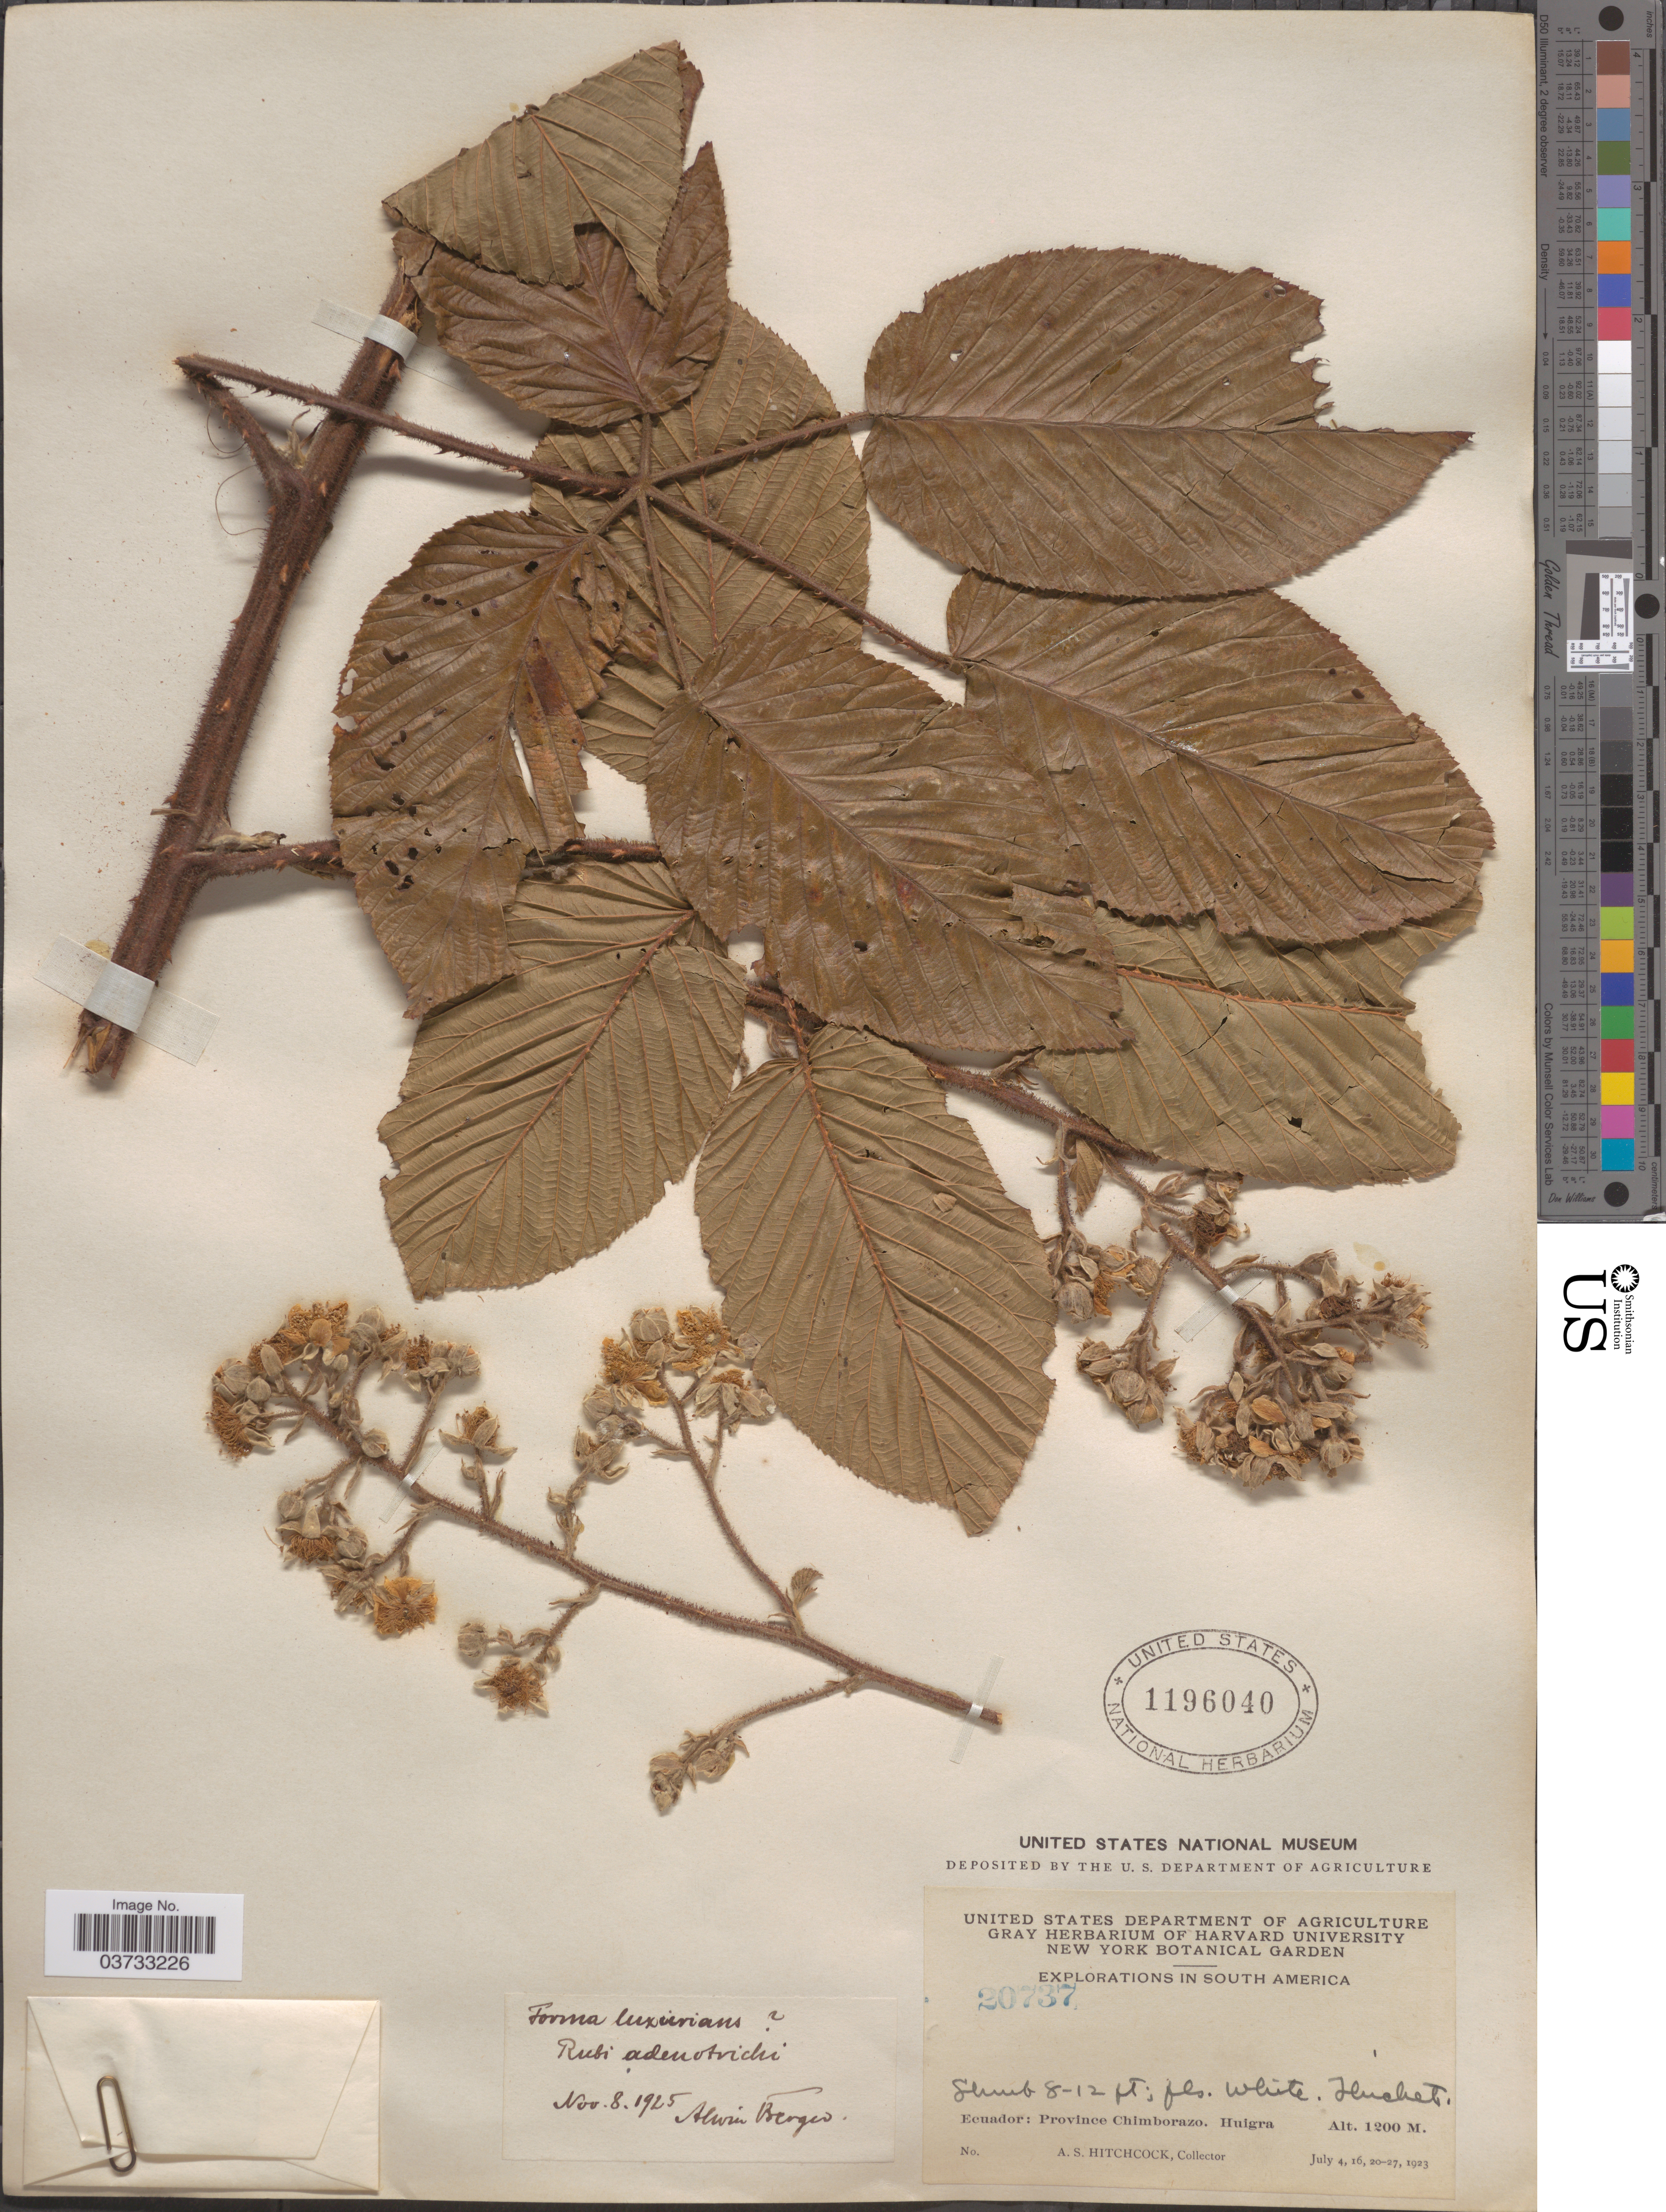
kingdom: Plantae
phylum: Tracheophyta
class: Magnoliopsida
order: Rosales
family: Rosaceae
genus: Rubus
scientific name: Rubus adenotrichos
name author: Schltdl.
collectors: A. S. Hitchcock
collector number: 20737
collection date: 1923-07-04/1923-07-27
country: Ecuador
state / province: Chimborazo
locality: Huigra.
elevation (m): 1200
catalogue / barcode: US 1196040